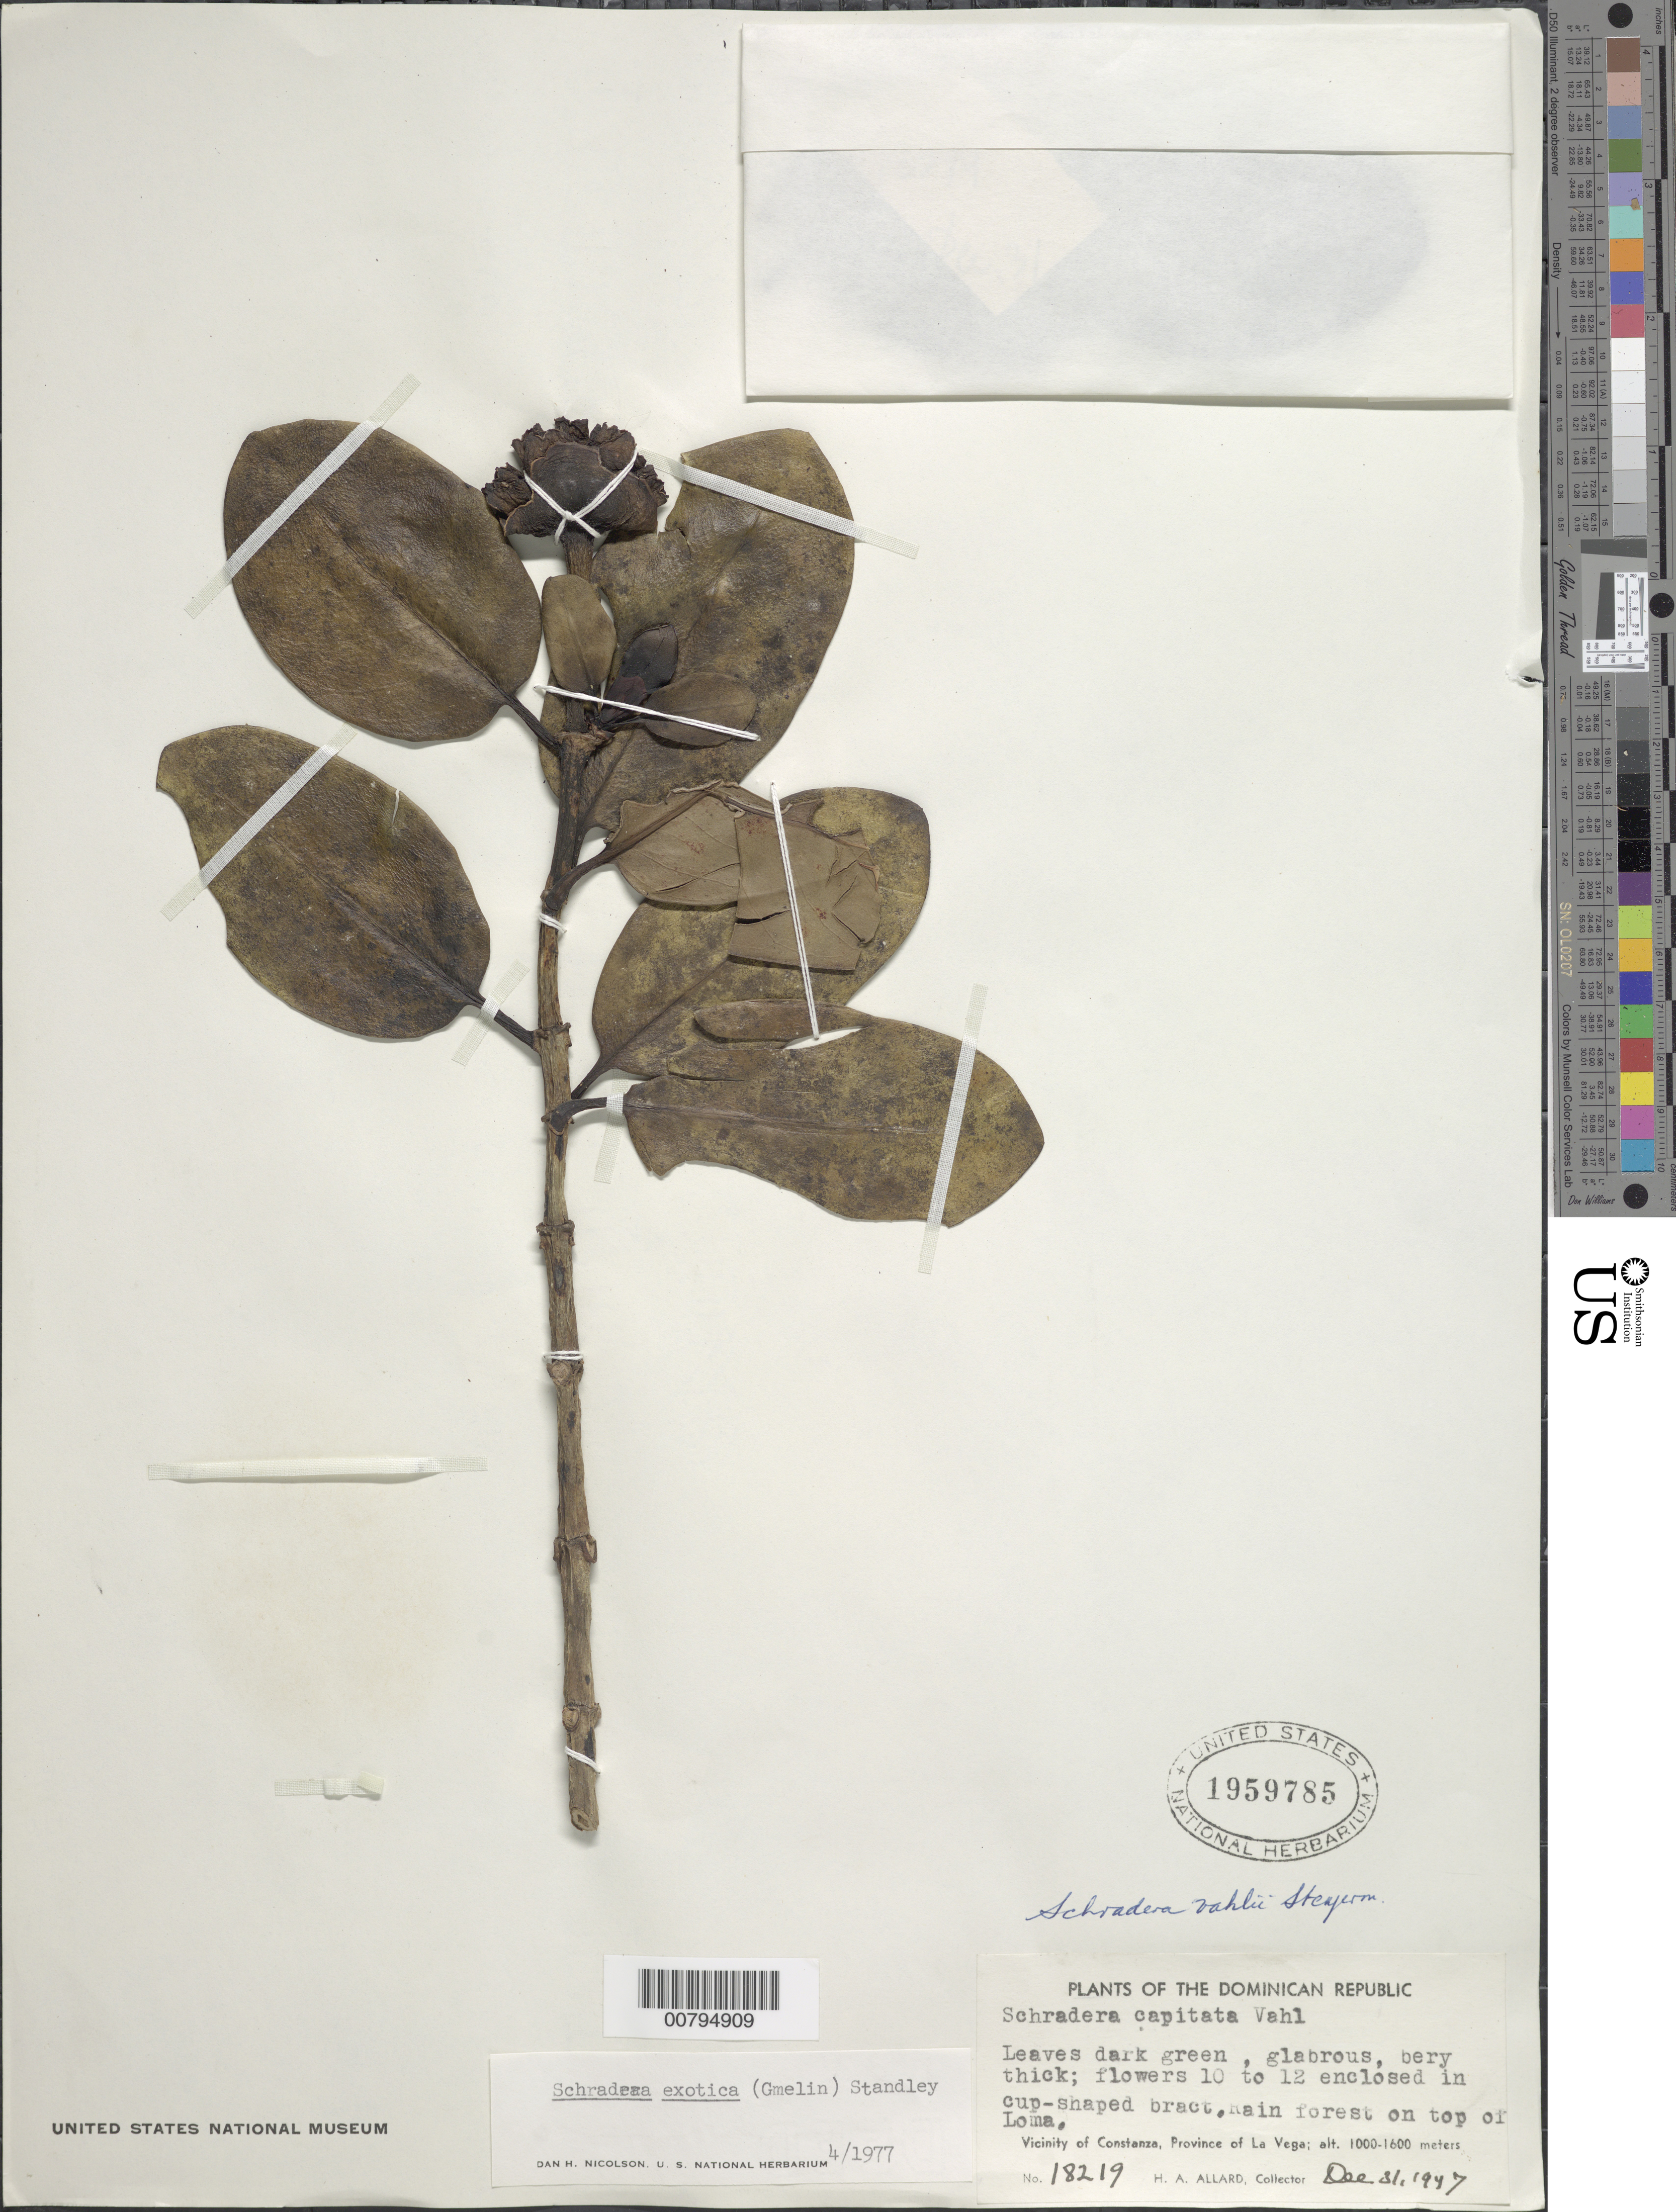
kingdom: Plantae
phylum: Tracheophyta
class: Magnoliopsida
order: Gentianales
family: Rubiaceae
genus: Schradera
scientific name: Schradera exotica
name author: (J.F. Gmel.) Standl.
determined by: Nicolson, Dan H.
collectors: H. A. Allard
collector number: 18219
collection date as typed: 31 Dec 1947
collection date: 1947-12-31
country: Dominican Republic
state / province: La Vega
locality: Vicinity of Constanza. Forest on top of Loma.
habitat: Rainforest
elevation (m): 1000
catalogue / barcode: US 1959785